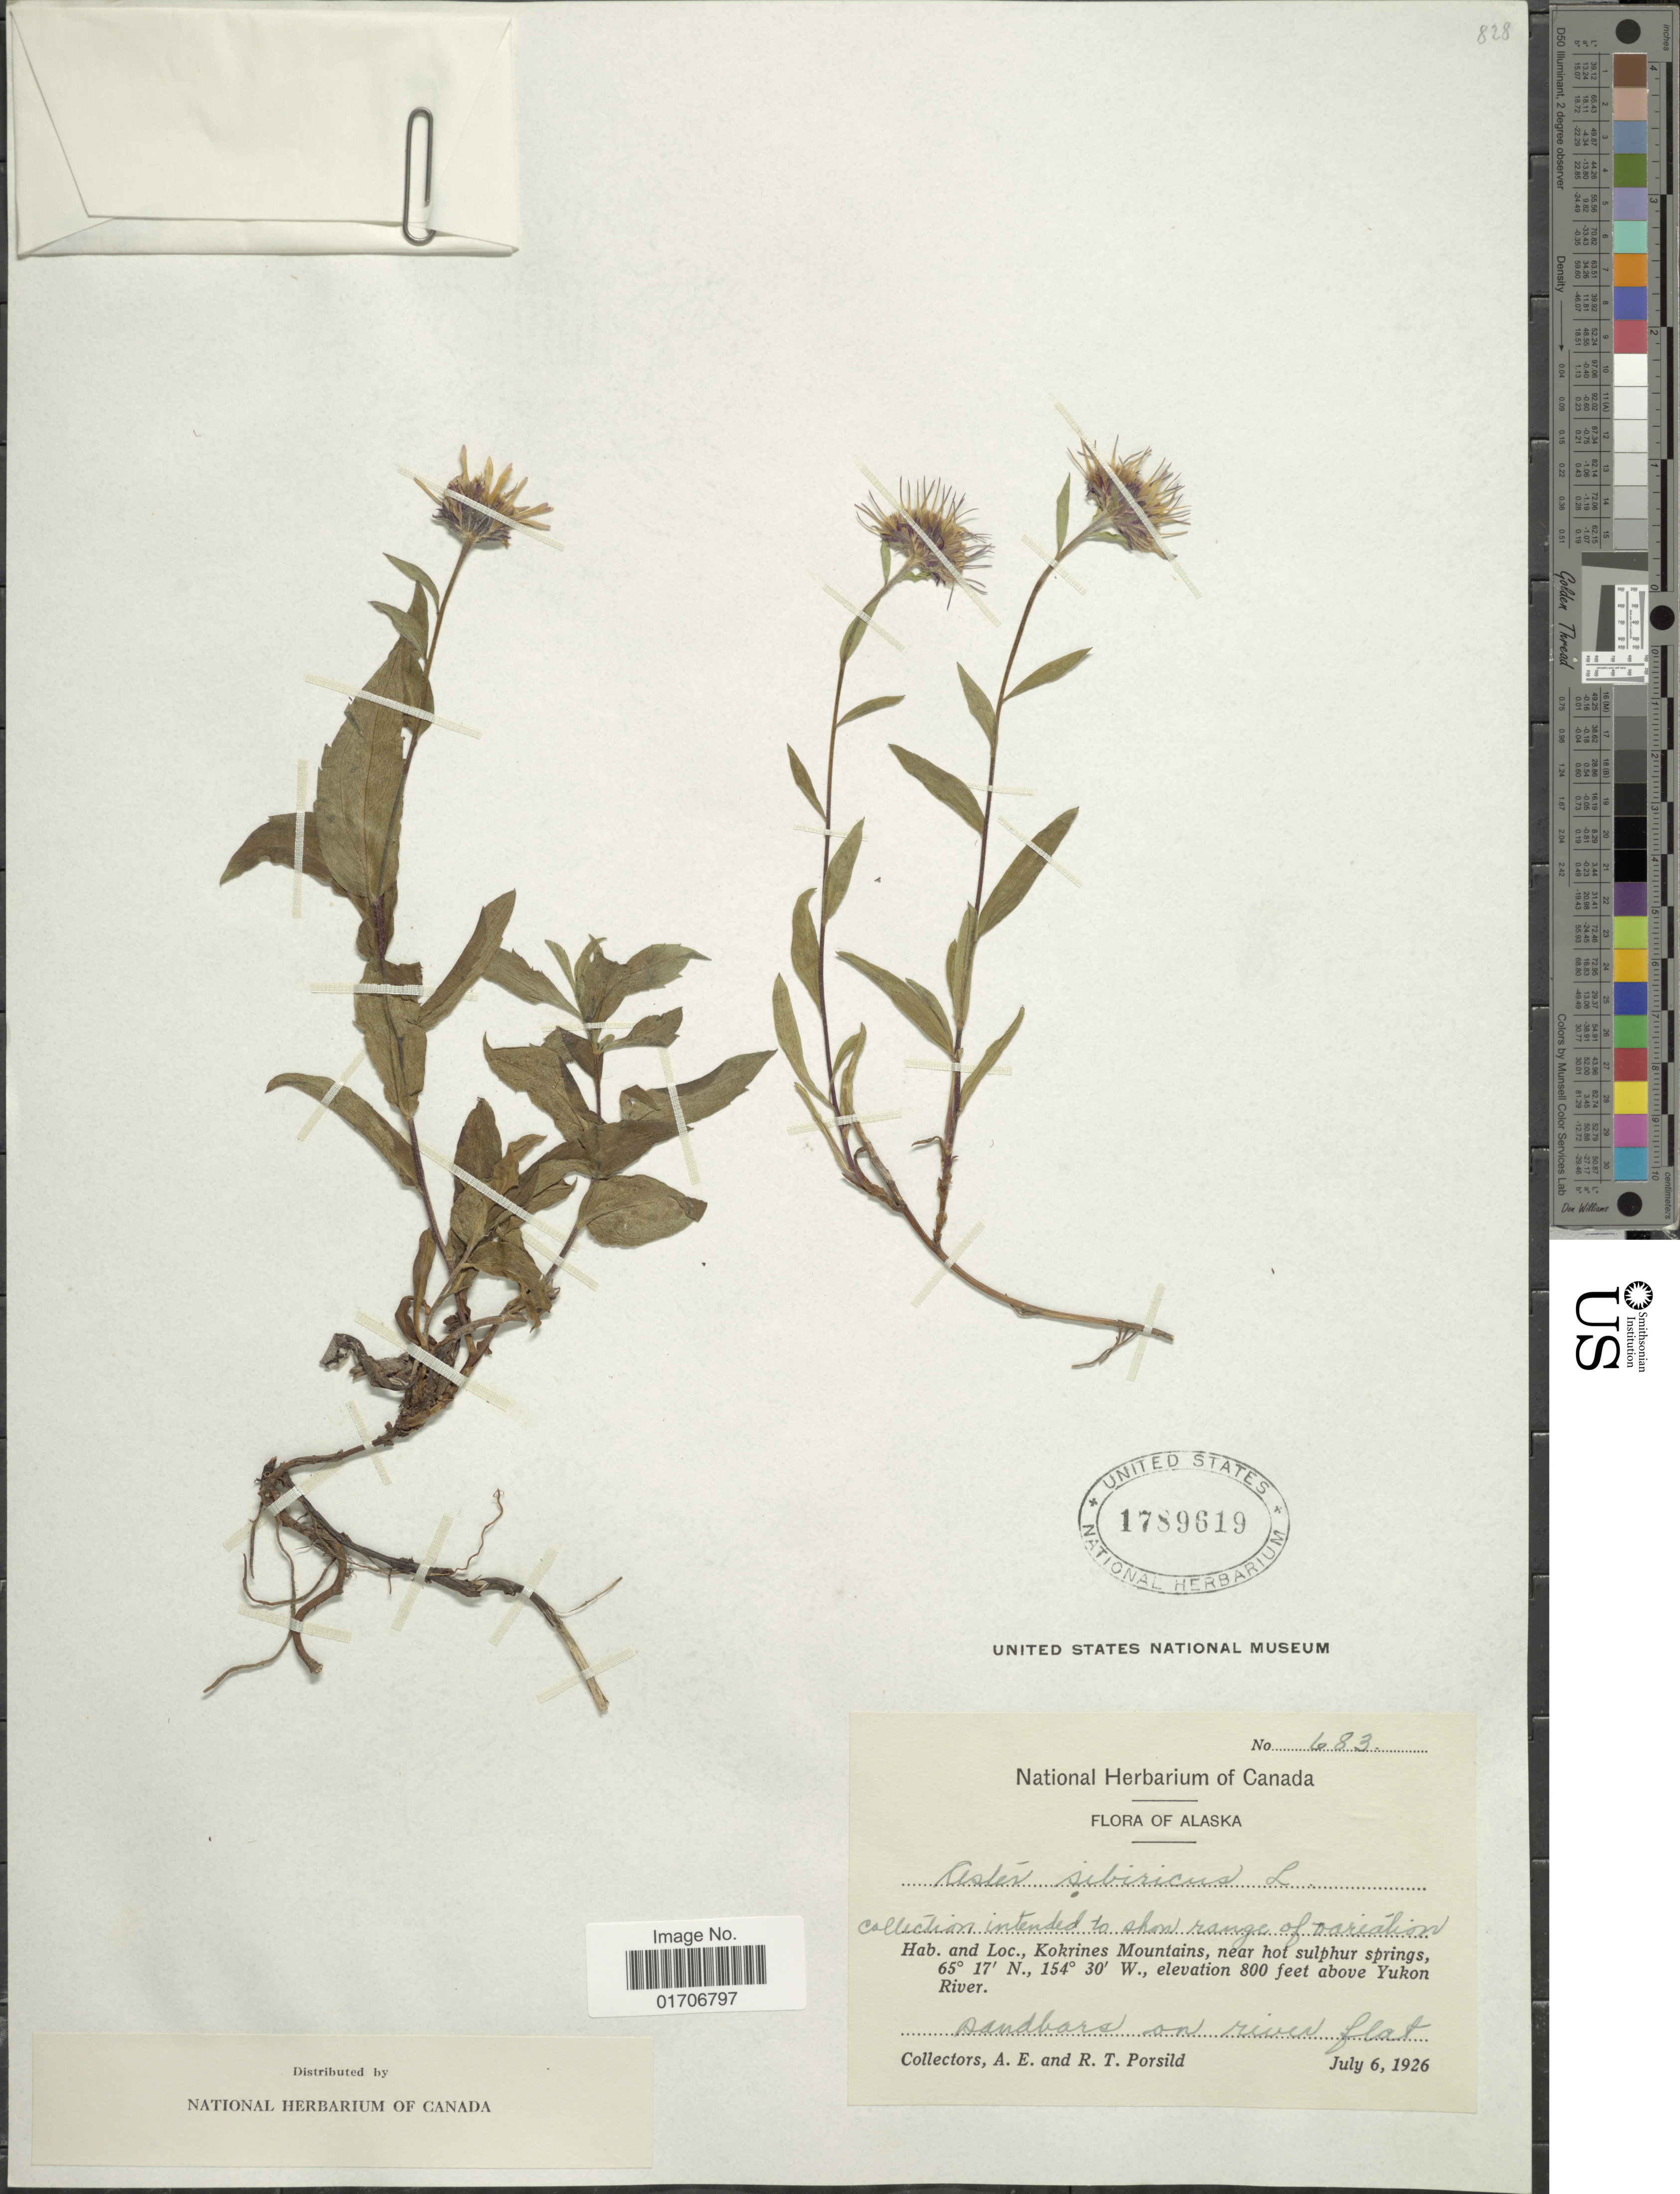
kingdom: Plantae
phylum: Tracheophyta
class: Magnoliopsida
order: Asterales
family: Asteraceae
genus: Eurybia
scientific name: Eurybia sibirica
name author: (L.) G.L. Nesom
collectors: A. E. Porsild & R. T. Porsild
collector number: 683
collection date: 1926-07-06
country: United States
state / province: Alaska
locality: Kokrines Mountains, near hot sulphur springs, above Yukon River.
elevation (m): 244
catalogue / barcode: US 1789619